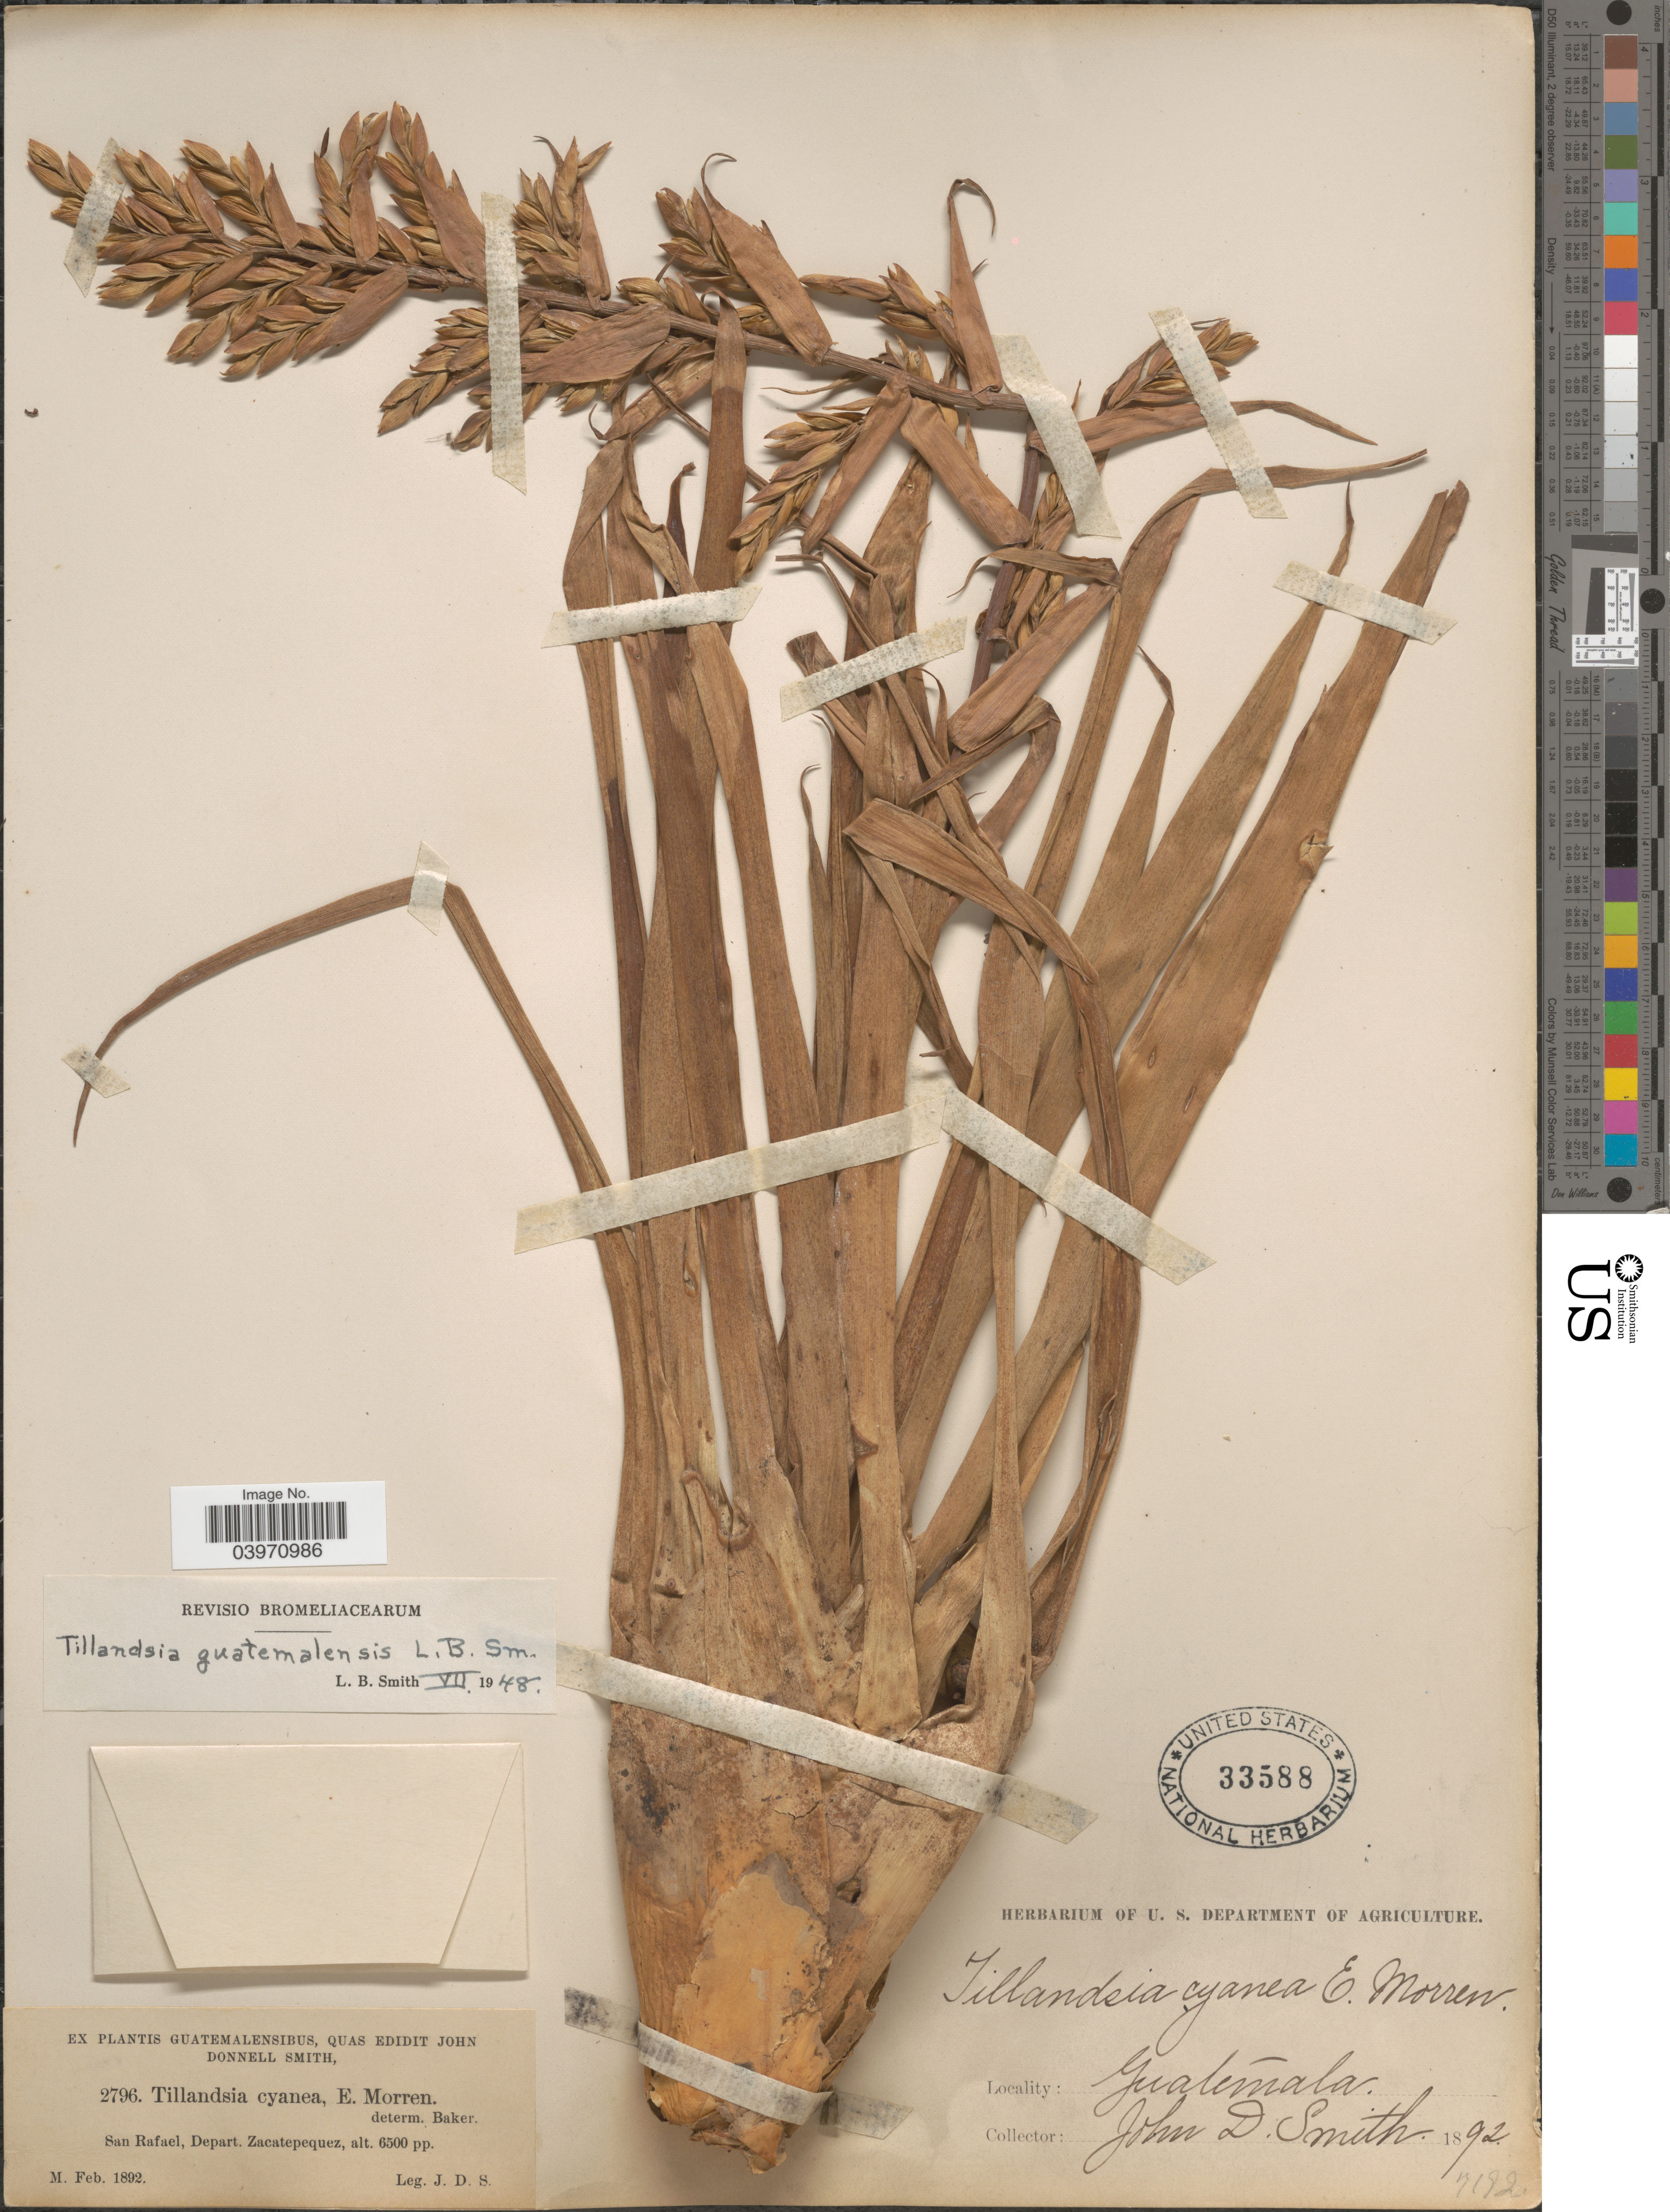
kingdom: Plantae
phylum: Tracheophyta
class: Liliopsida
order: Poales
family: Bromeliaceae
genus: Tillandsia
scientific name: Tillandsia guatemalensis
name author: L.B. Sm.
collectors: J. Donnell Smith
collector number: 2796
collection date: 1892-02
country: Guatemala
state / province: Sacatepequez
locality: San Rafael, Depart. Zacatepequez.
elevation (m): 1981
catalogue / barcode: US 33588